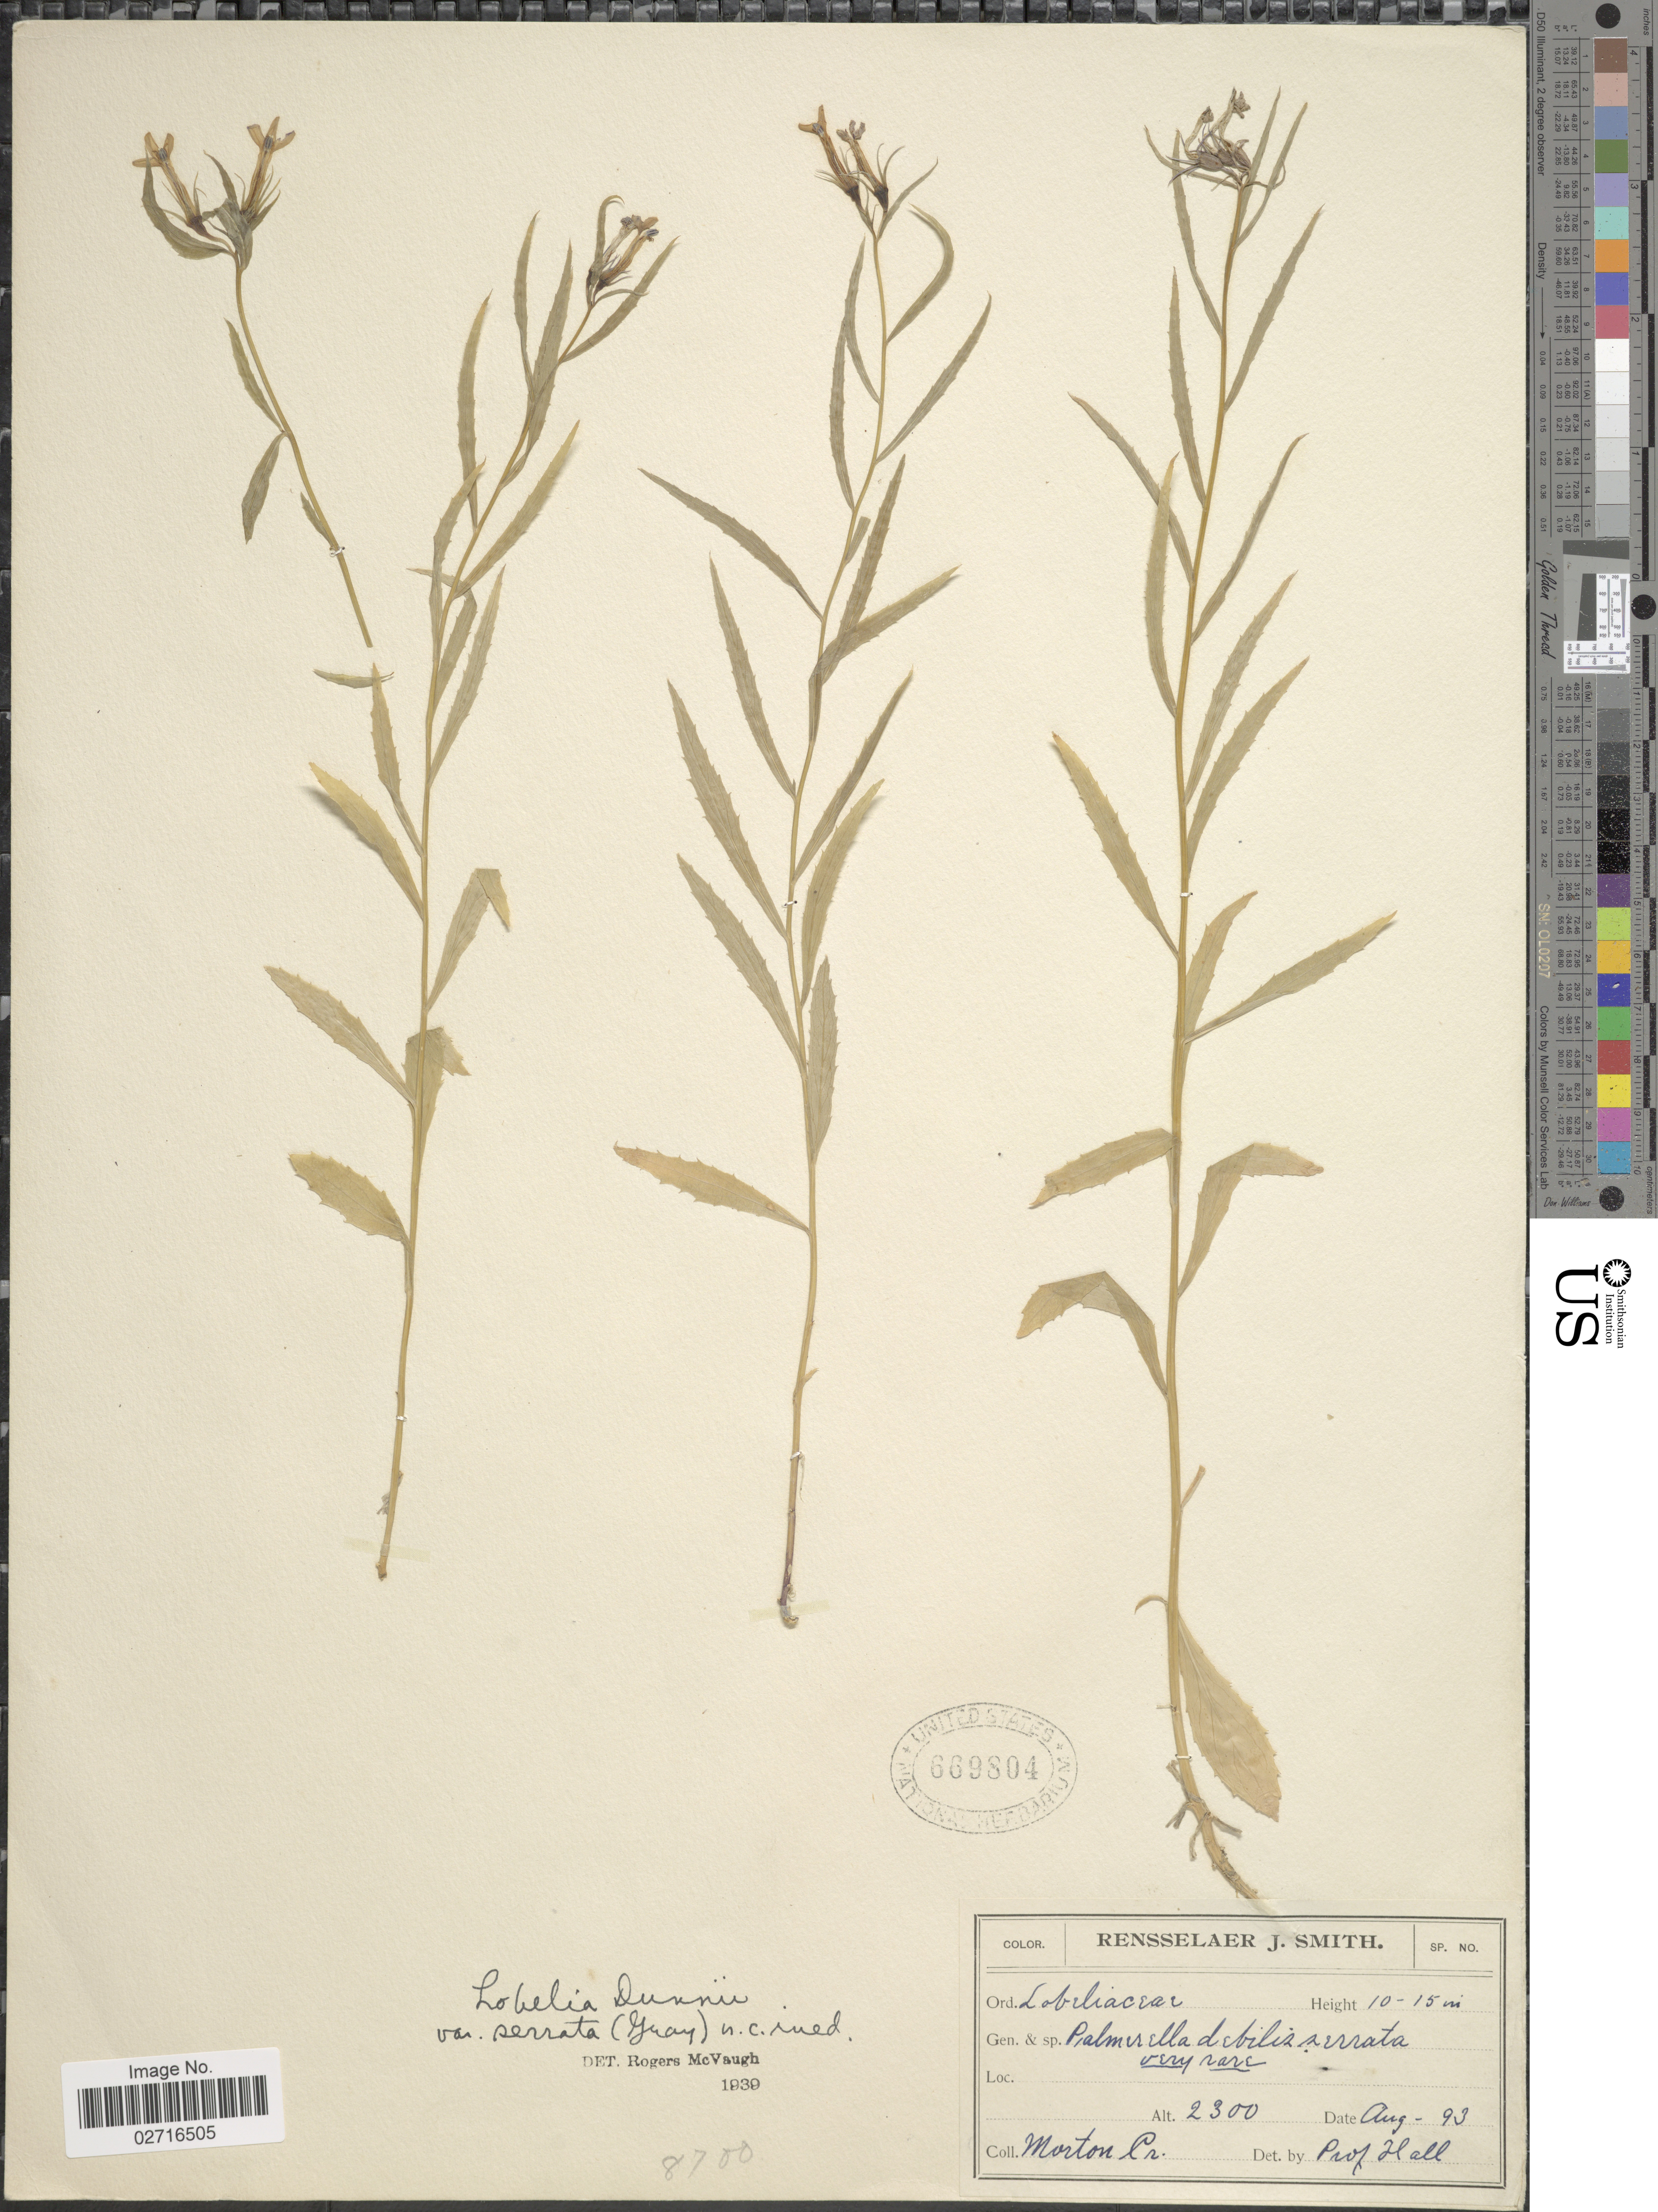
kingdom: Plantae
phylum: Tracheophyta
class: Magnoliopsida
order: Asterales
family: Campanulaceae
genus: Palmerella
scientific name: Palmerella debilis subsp. serrata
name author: (A. Gray) Lammers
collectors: C. Morton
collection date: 1893-08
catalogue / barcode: US 669804